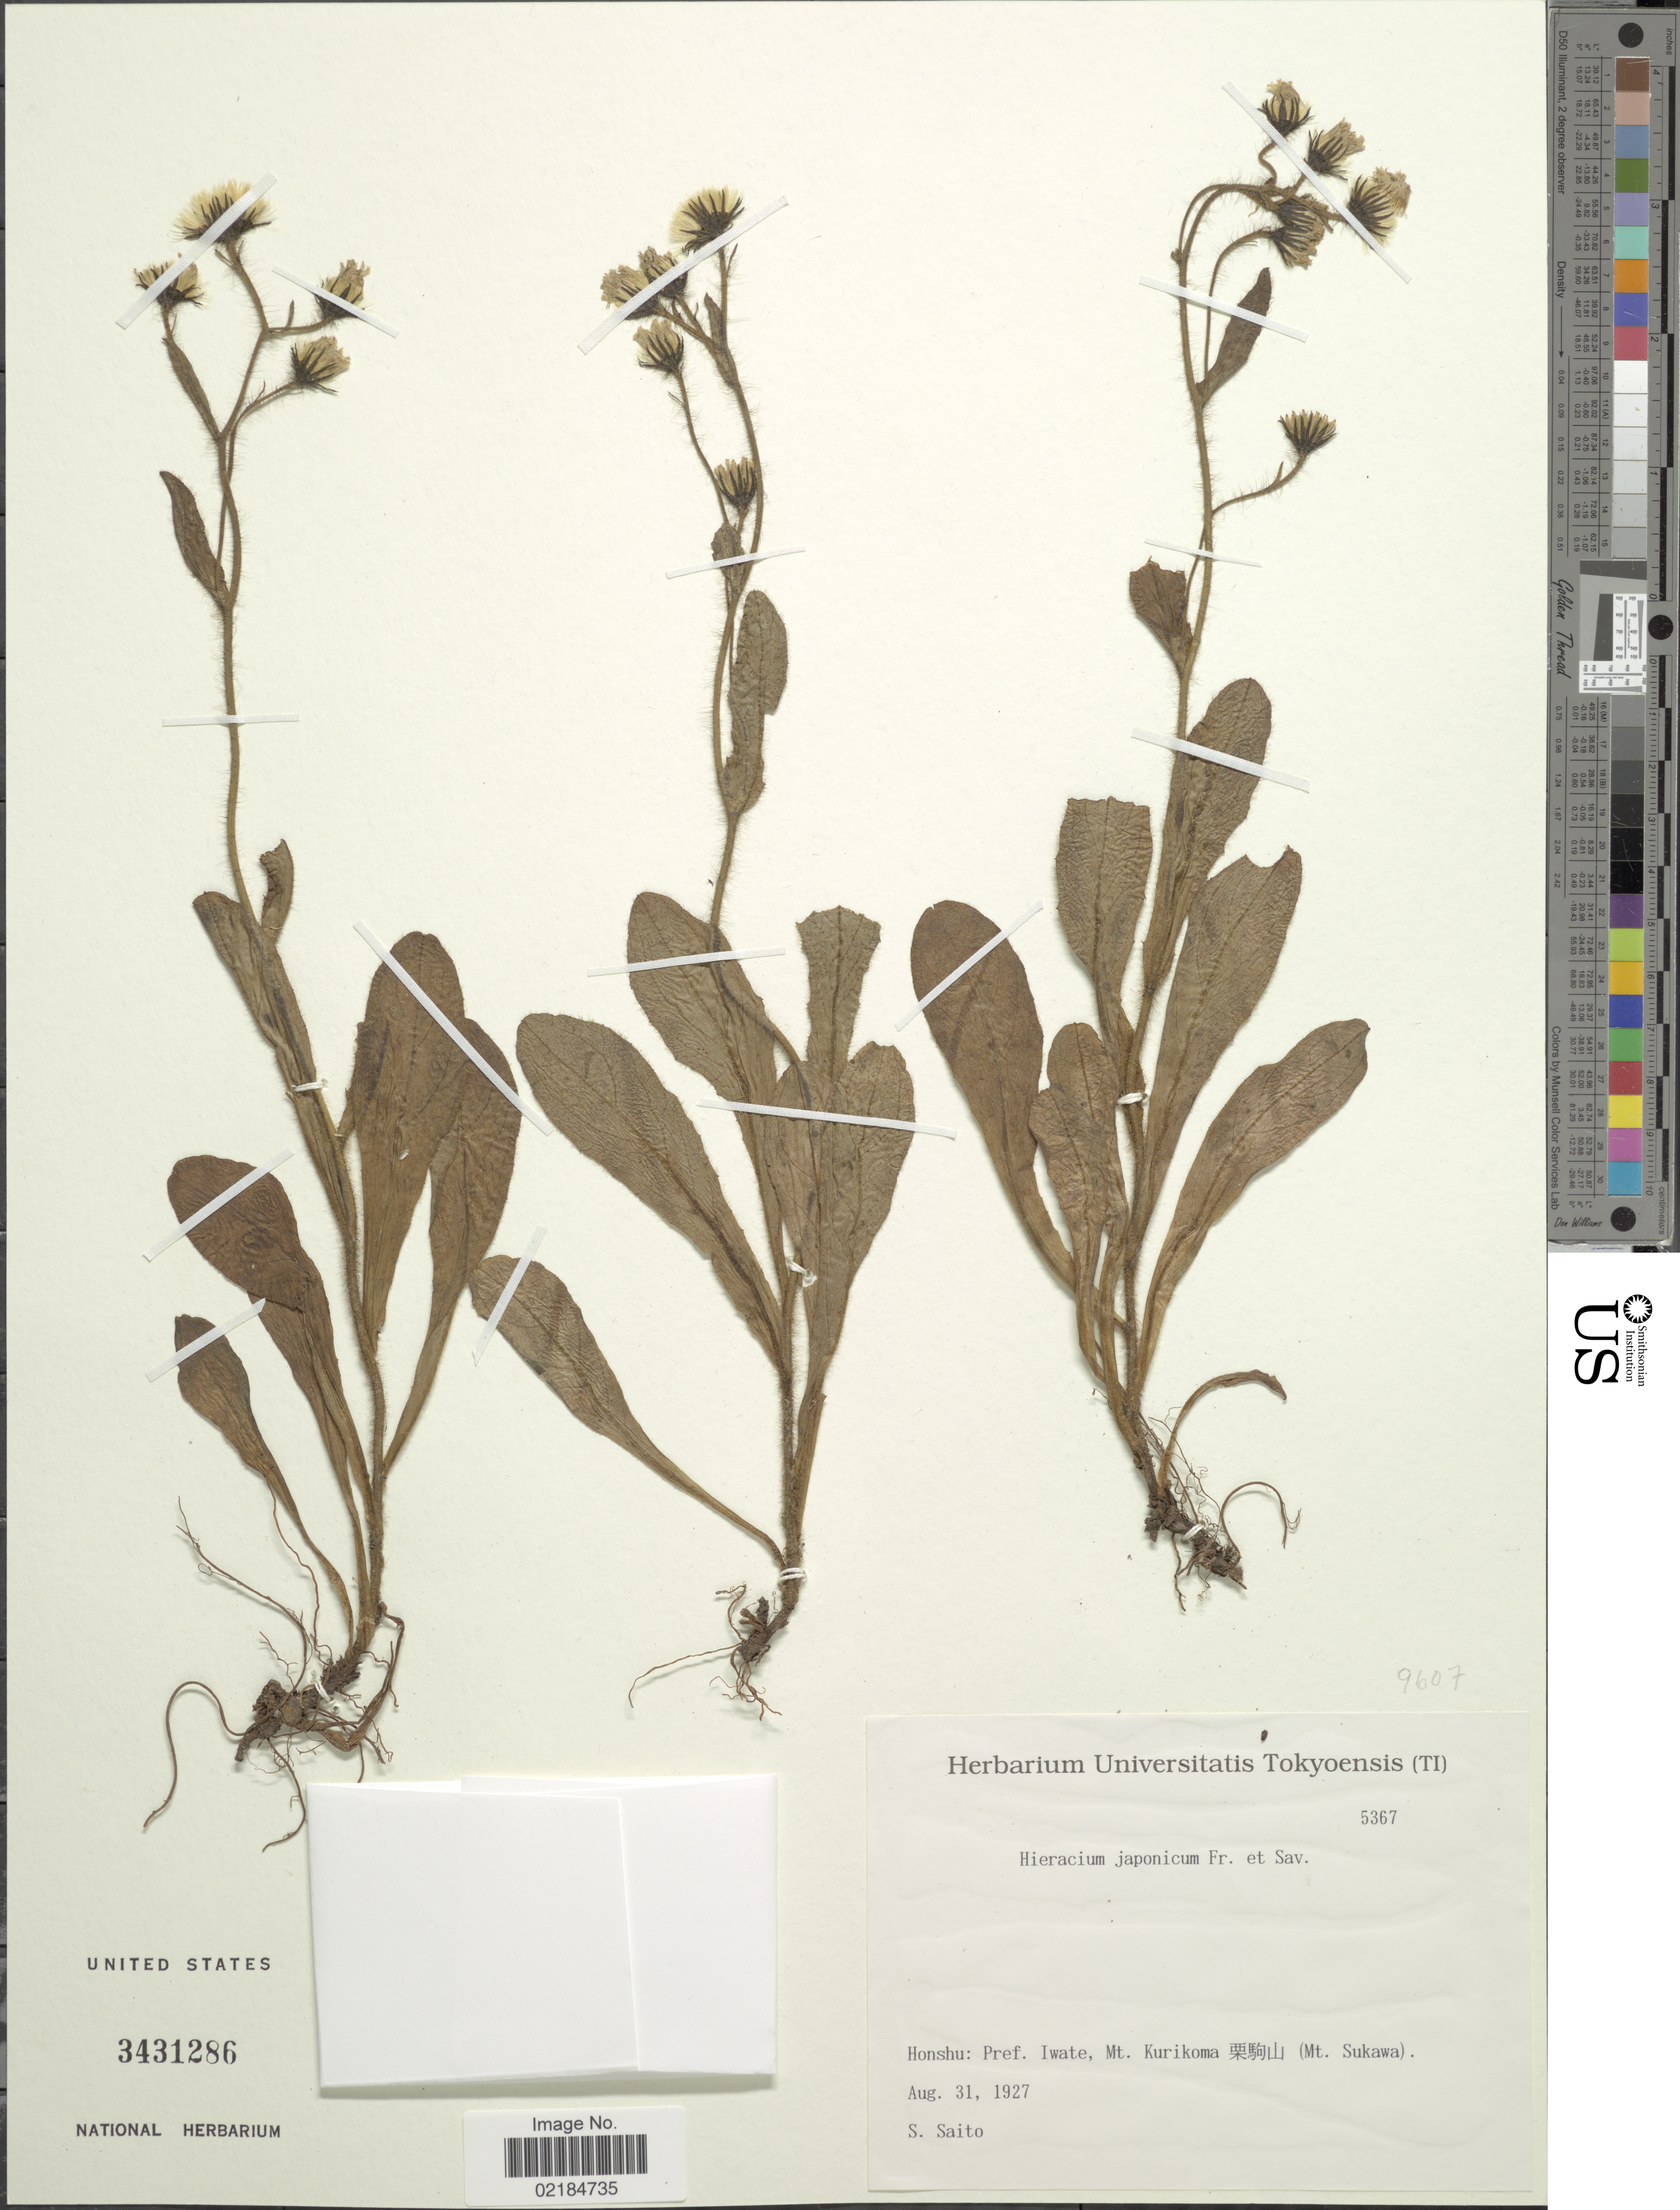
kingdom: Plantae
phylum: Tracheophyta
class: Magnoliopsida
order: Asterales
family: Asteraceae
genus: Hieracium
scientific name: Hieracium japonicum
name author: Franch.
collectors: S. Saito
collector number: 5367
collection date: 1927-08-31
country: Japan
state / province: Iwate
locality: Honshu. Pref. Iwate, Mt. Kurikoma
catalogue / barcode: US 3431286